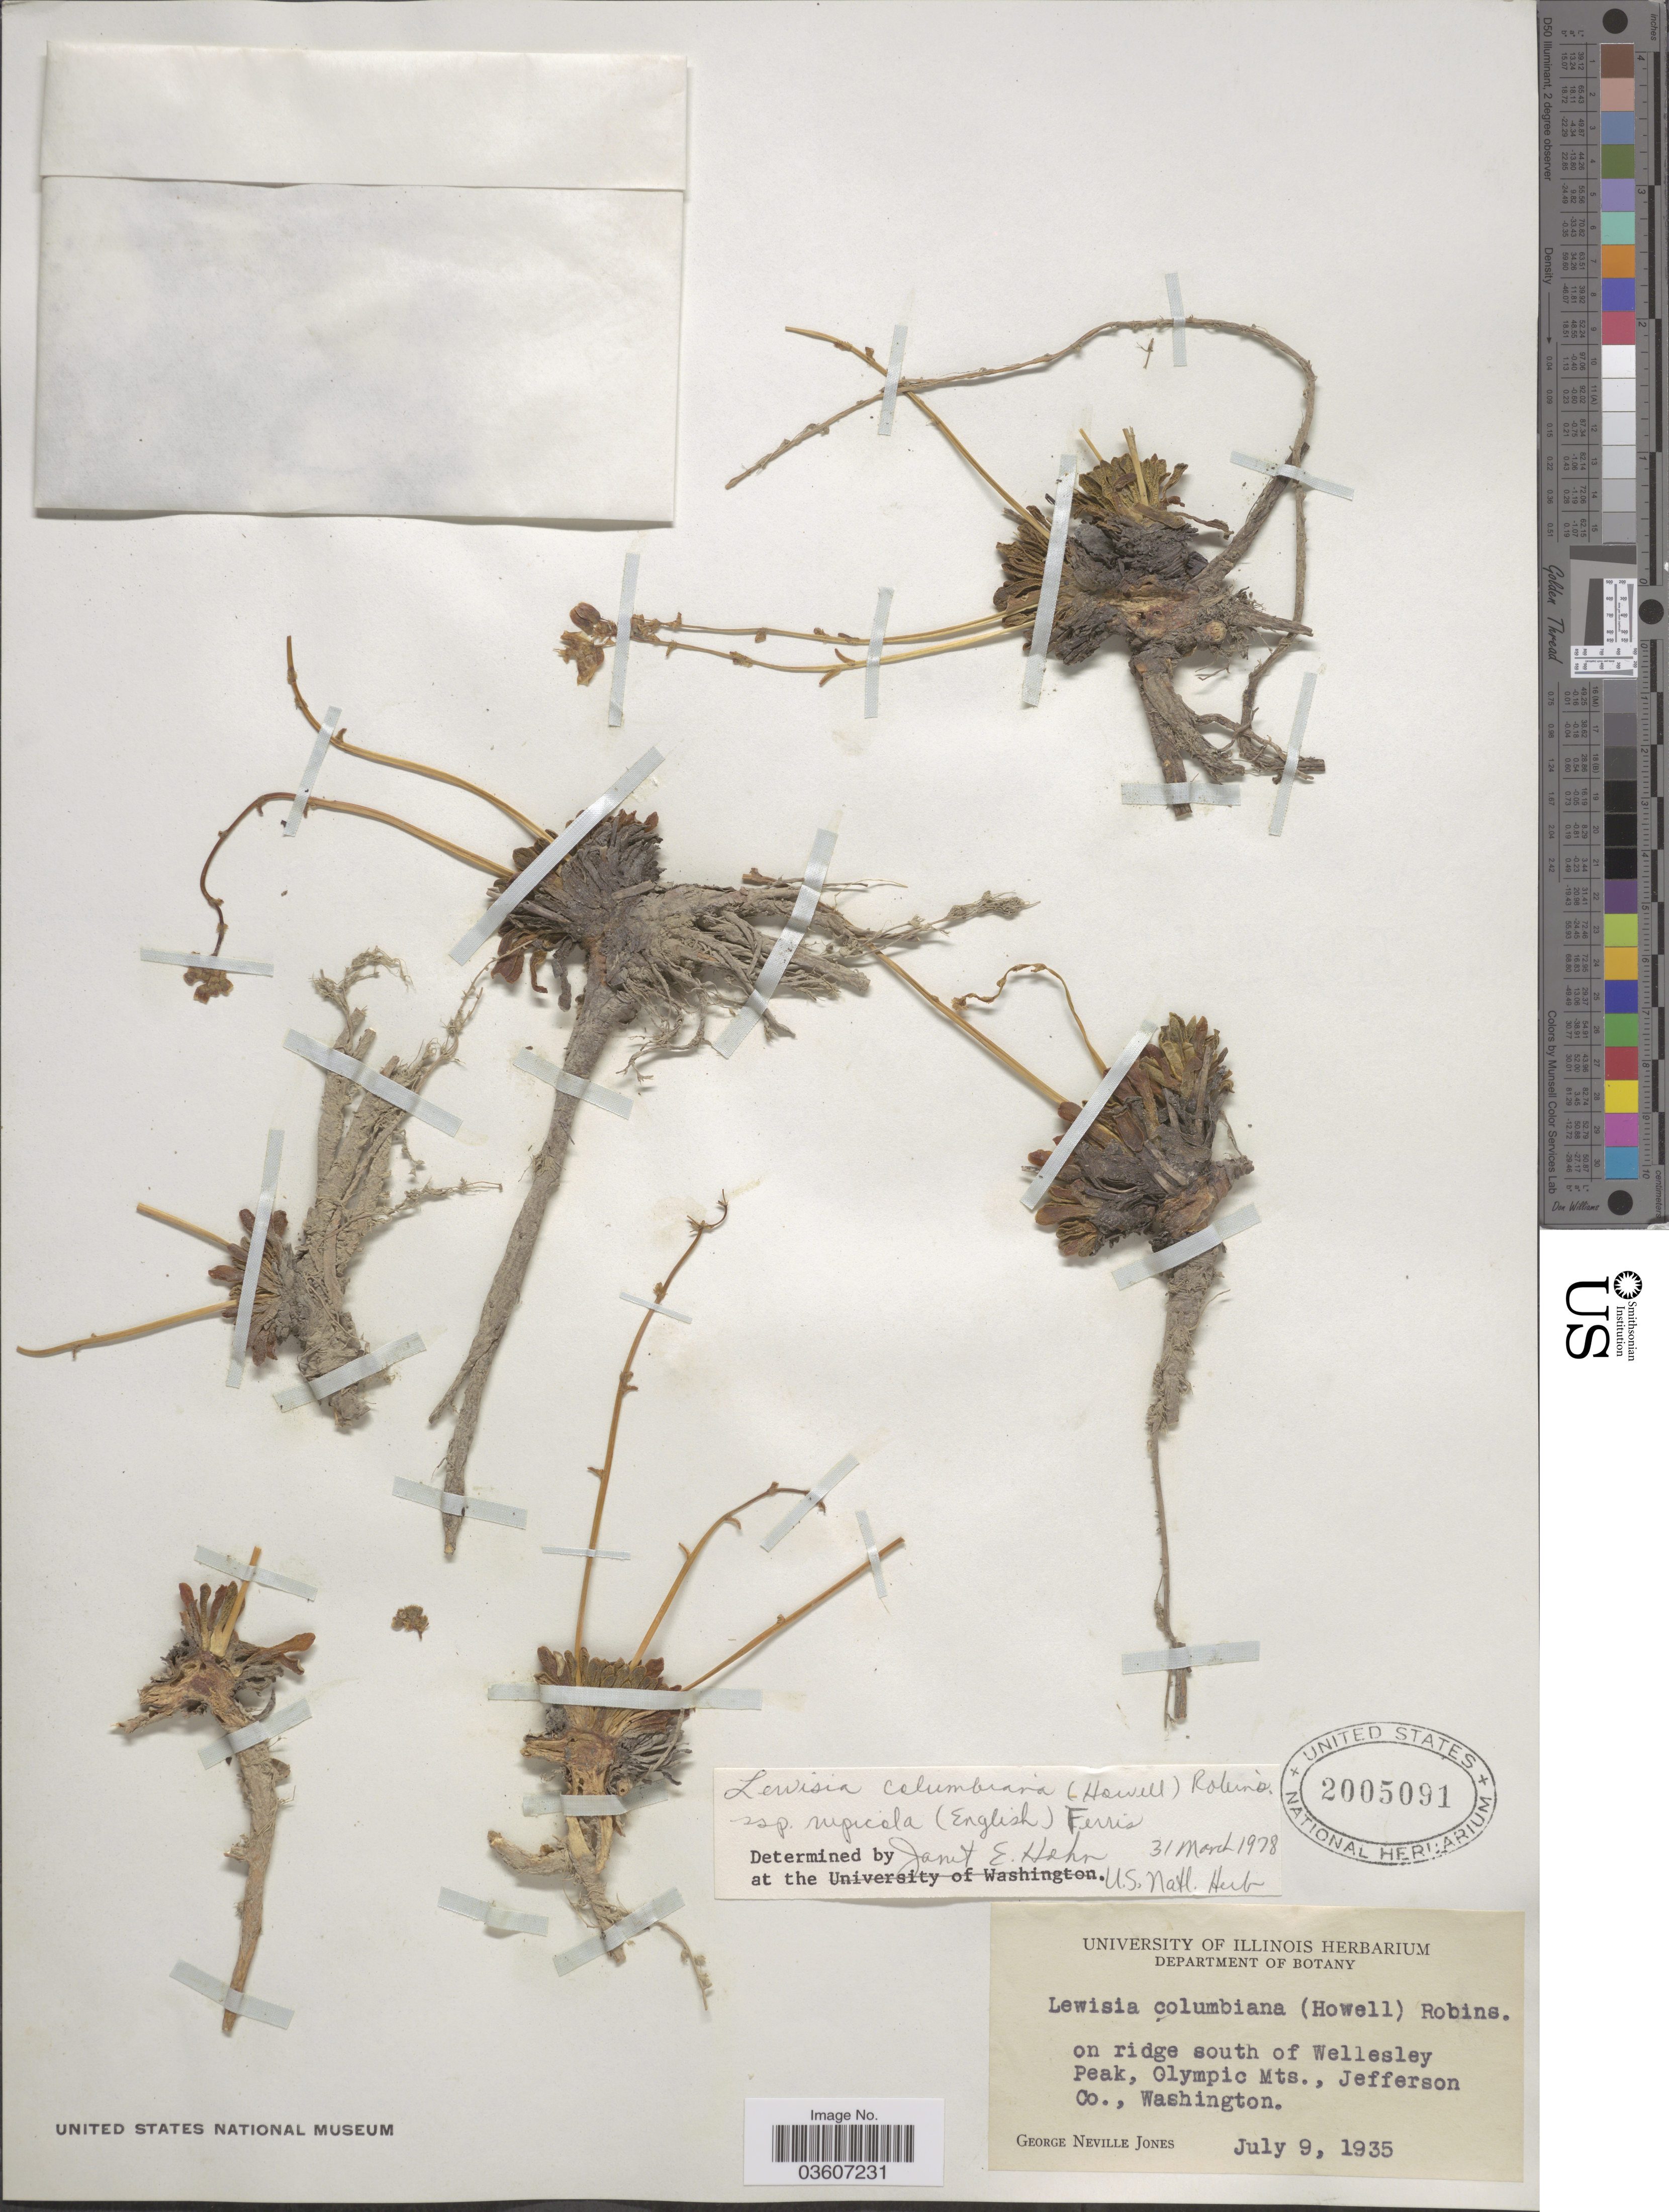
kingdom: Plantae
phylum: Tracheophyta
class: Magnoliopsida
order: Caryophyllales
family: Montiaceae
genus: Lewisia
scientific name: Lewisia columbiana var. rupicola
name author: (English) C.L. Hitchc.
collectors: G. N. Jones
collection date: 1935-07-09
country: United States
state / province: Washington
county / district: Jefferson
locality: On ridge south of Wellesley Peak, Olympic Mts., Jefferson Co.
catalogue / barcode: US 2005091